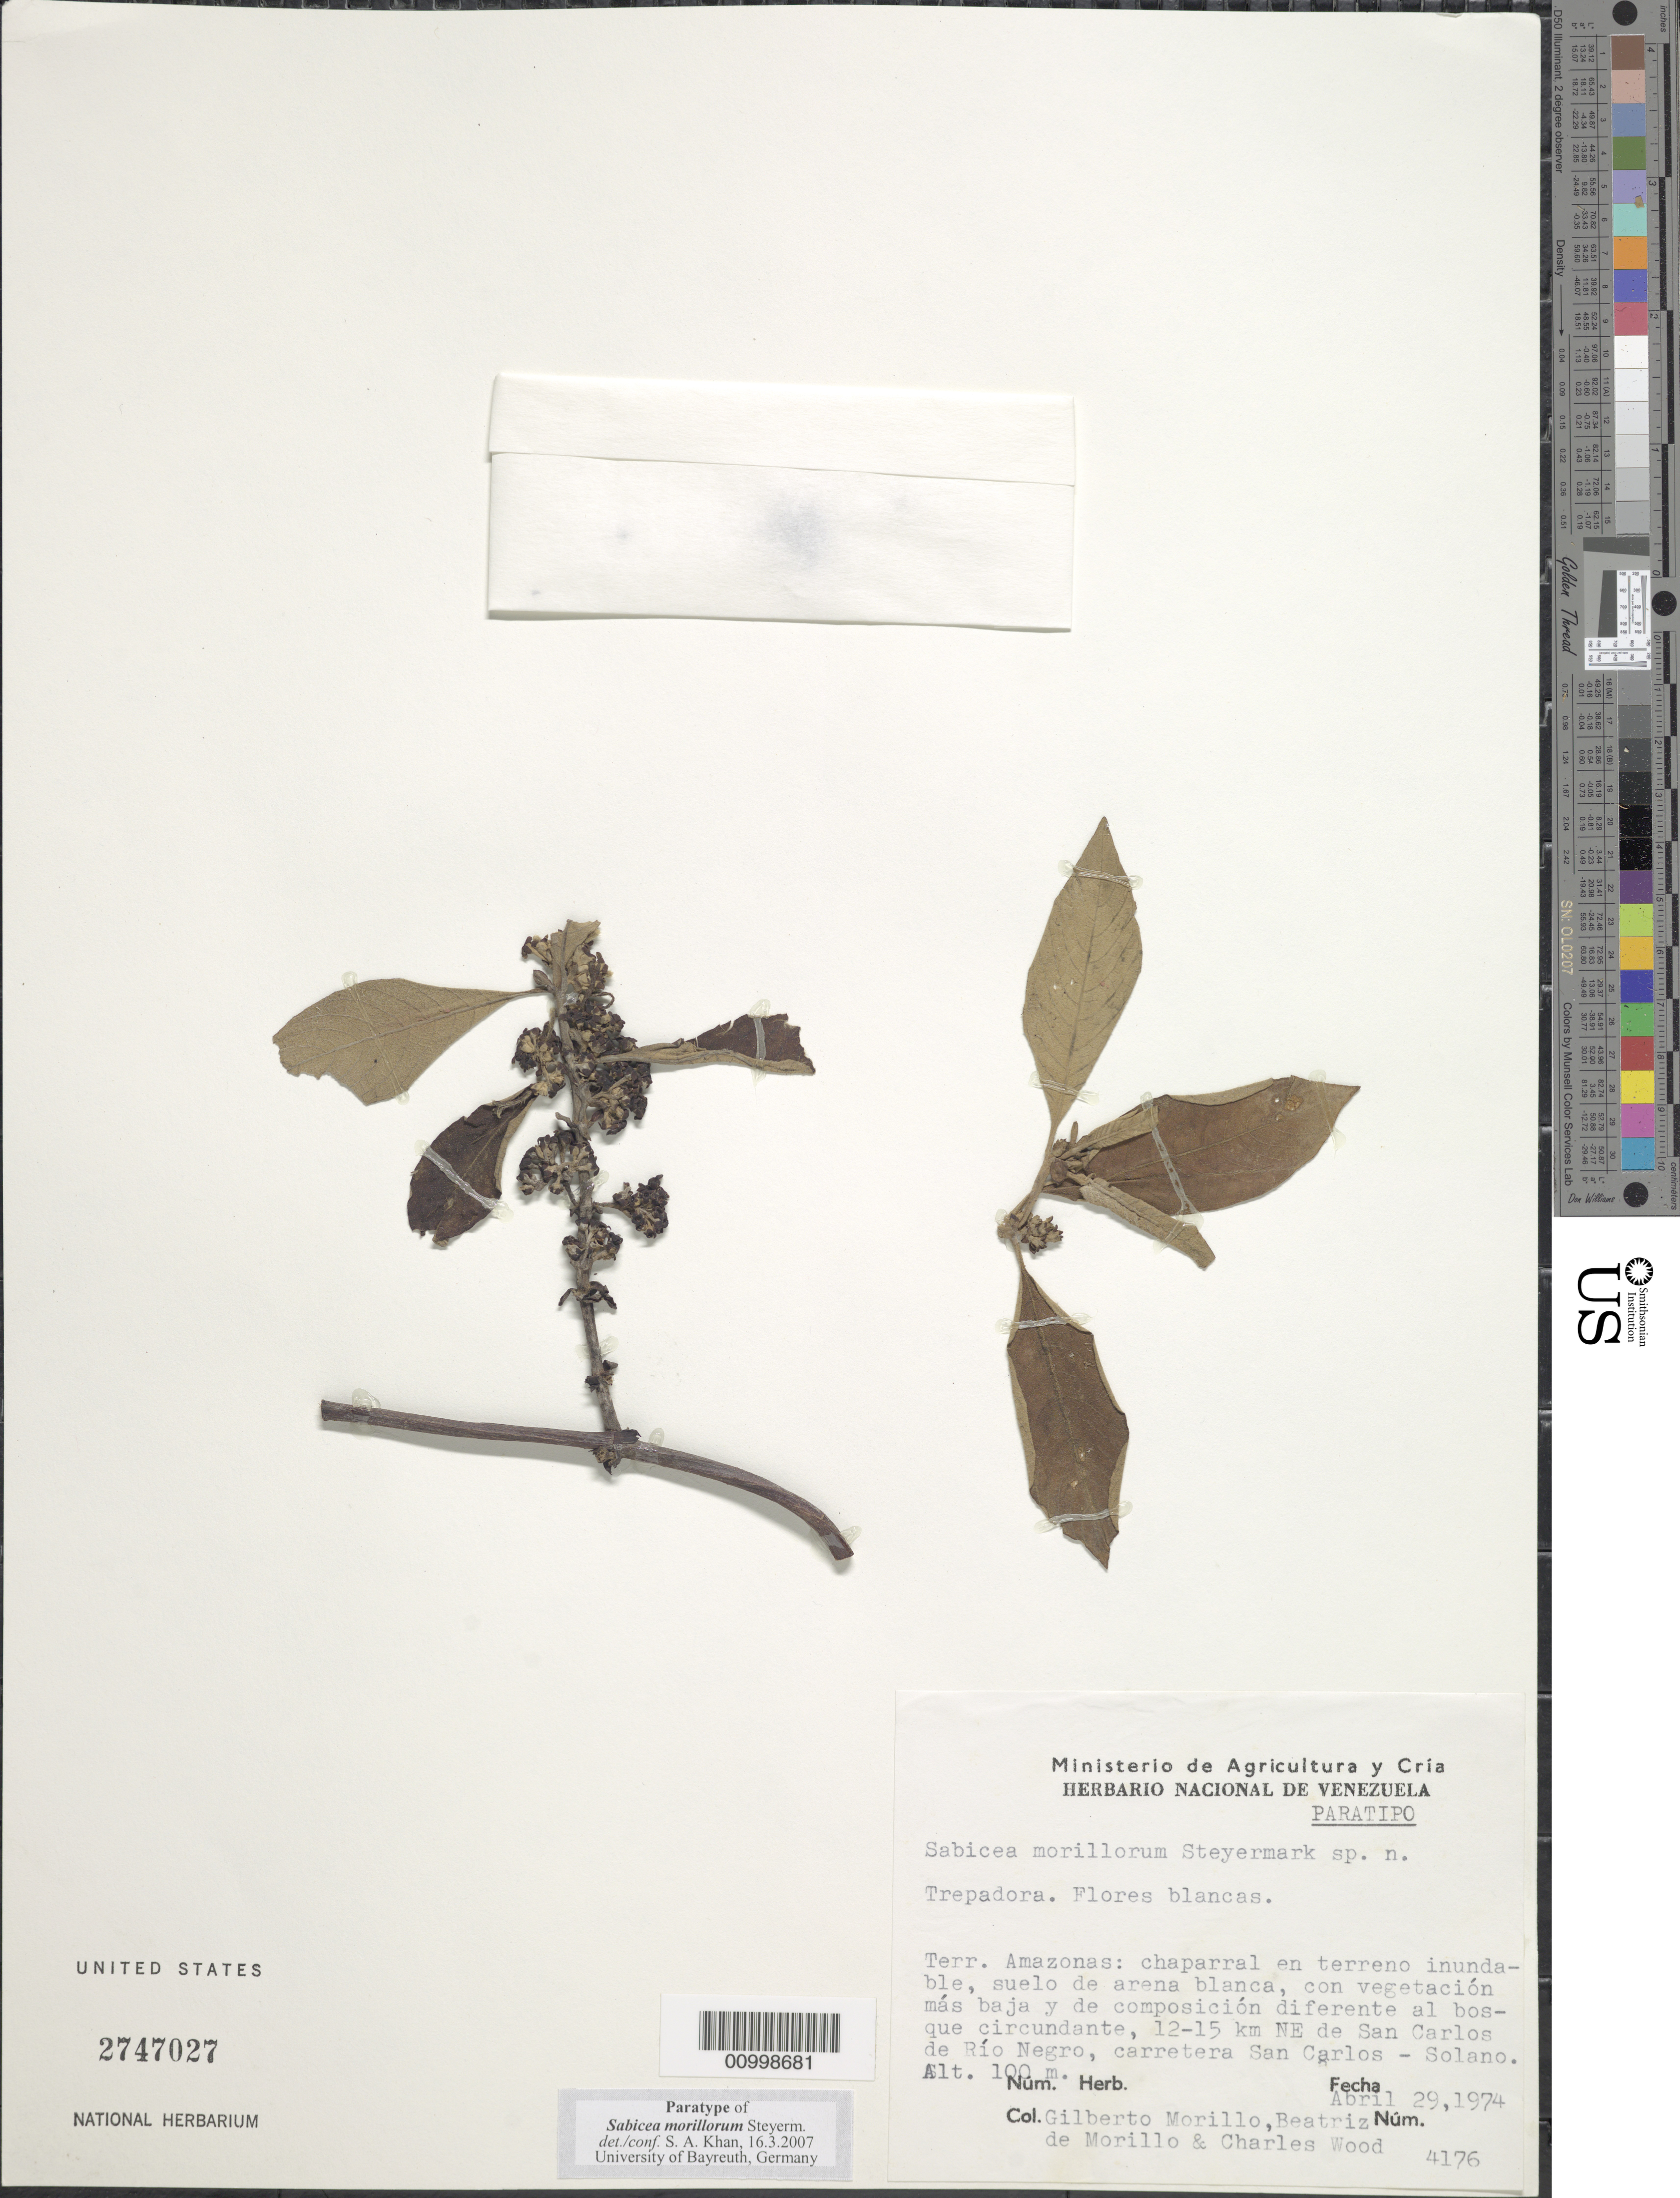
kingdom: Plantae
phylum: Tracheophyta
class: Magnoliopsida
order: Gentianales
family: Rubiaceae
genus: Sabicea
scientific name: Sabicea morillorum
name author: Steyerm.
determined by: Khan, Saleh A.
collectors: G. Morillo, B. Morillo & C. Wood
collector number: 4176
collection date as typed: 29-Apr-74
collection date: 1974-04-29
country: Venezuela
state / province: Amazonas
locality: Carretera San Carlos-Solano, 12-15 km NE of San Carlos de Río Negro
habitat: Chaparral en terreno inundable, suelo de arena blanca, con vegetacion mas baja y de composicion deferente al bosque circundante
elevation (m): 100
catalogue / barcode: US 2747027